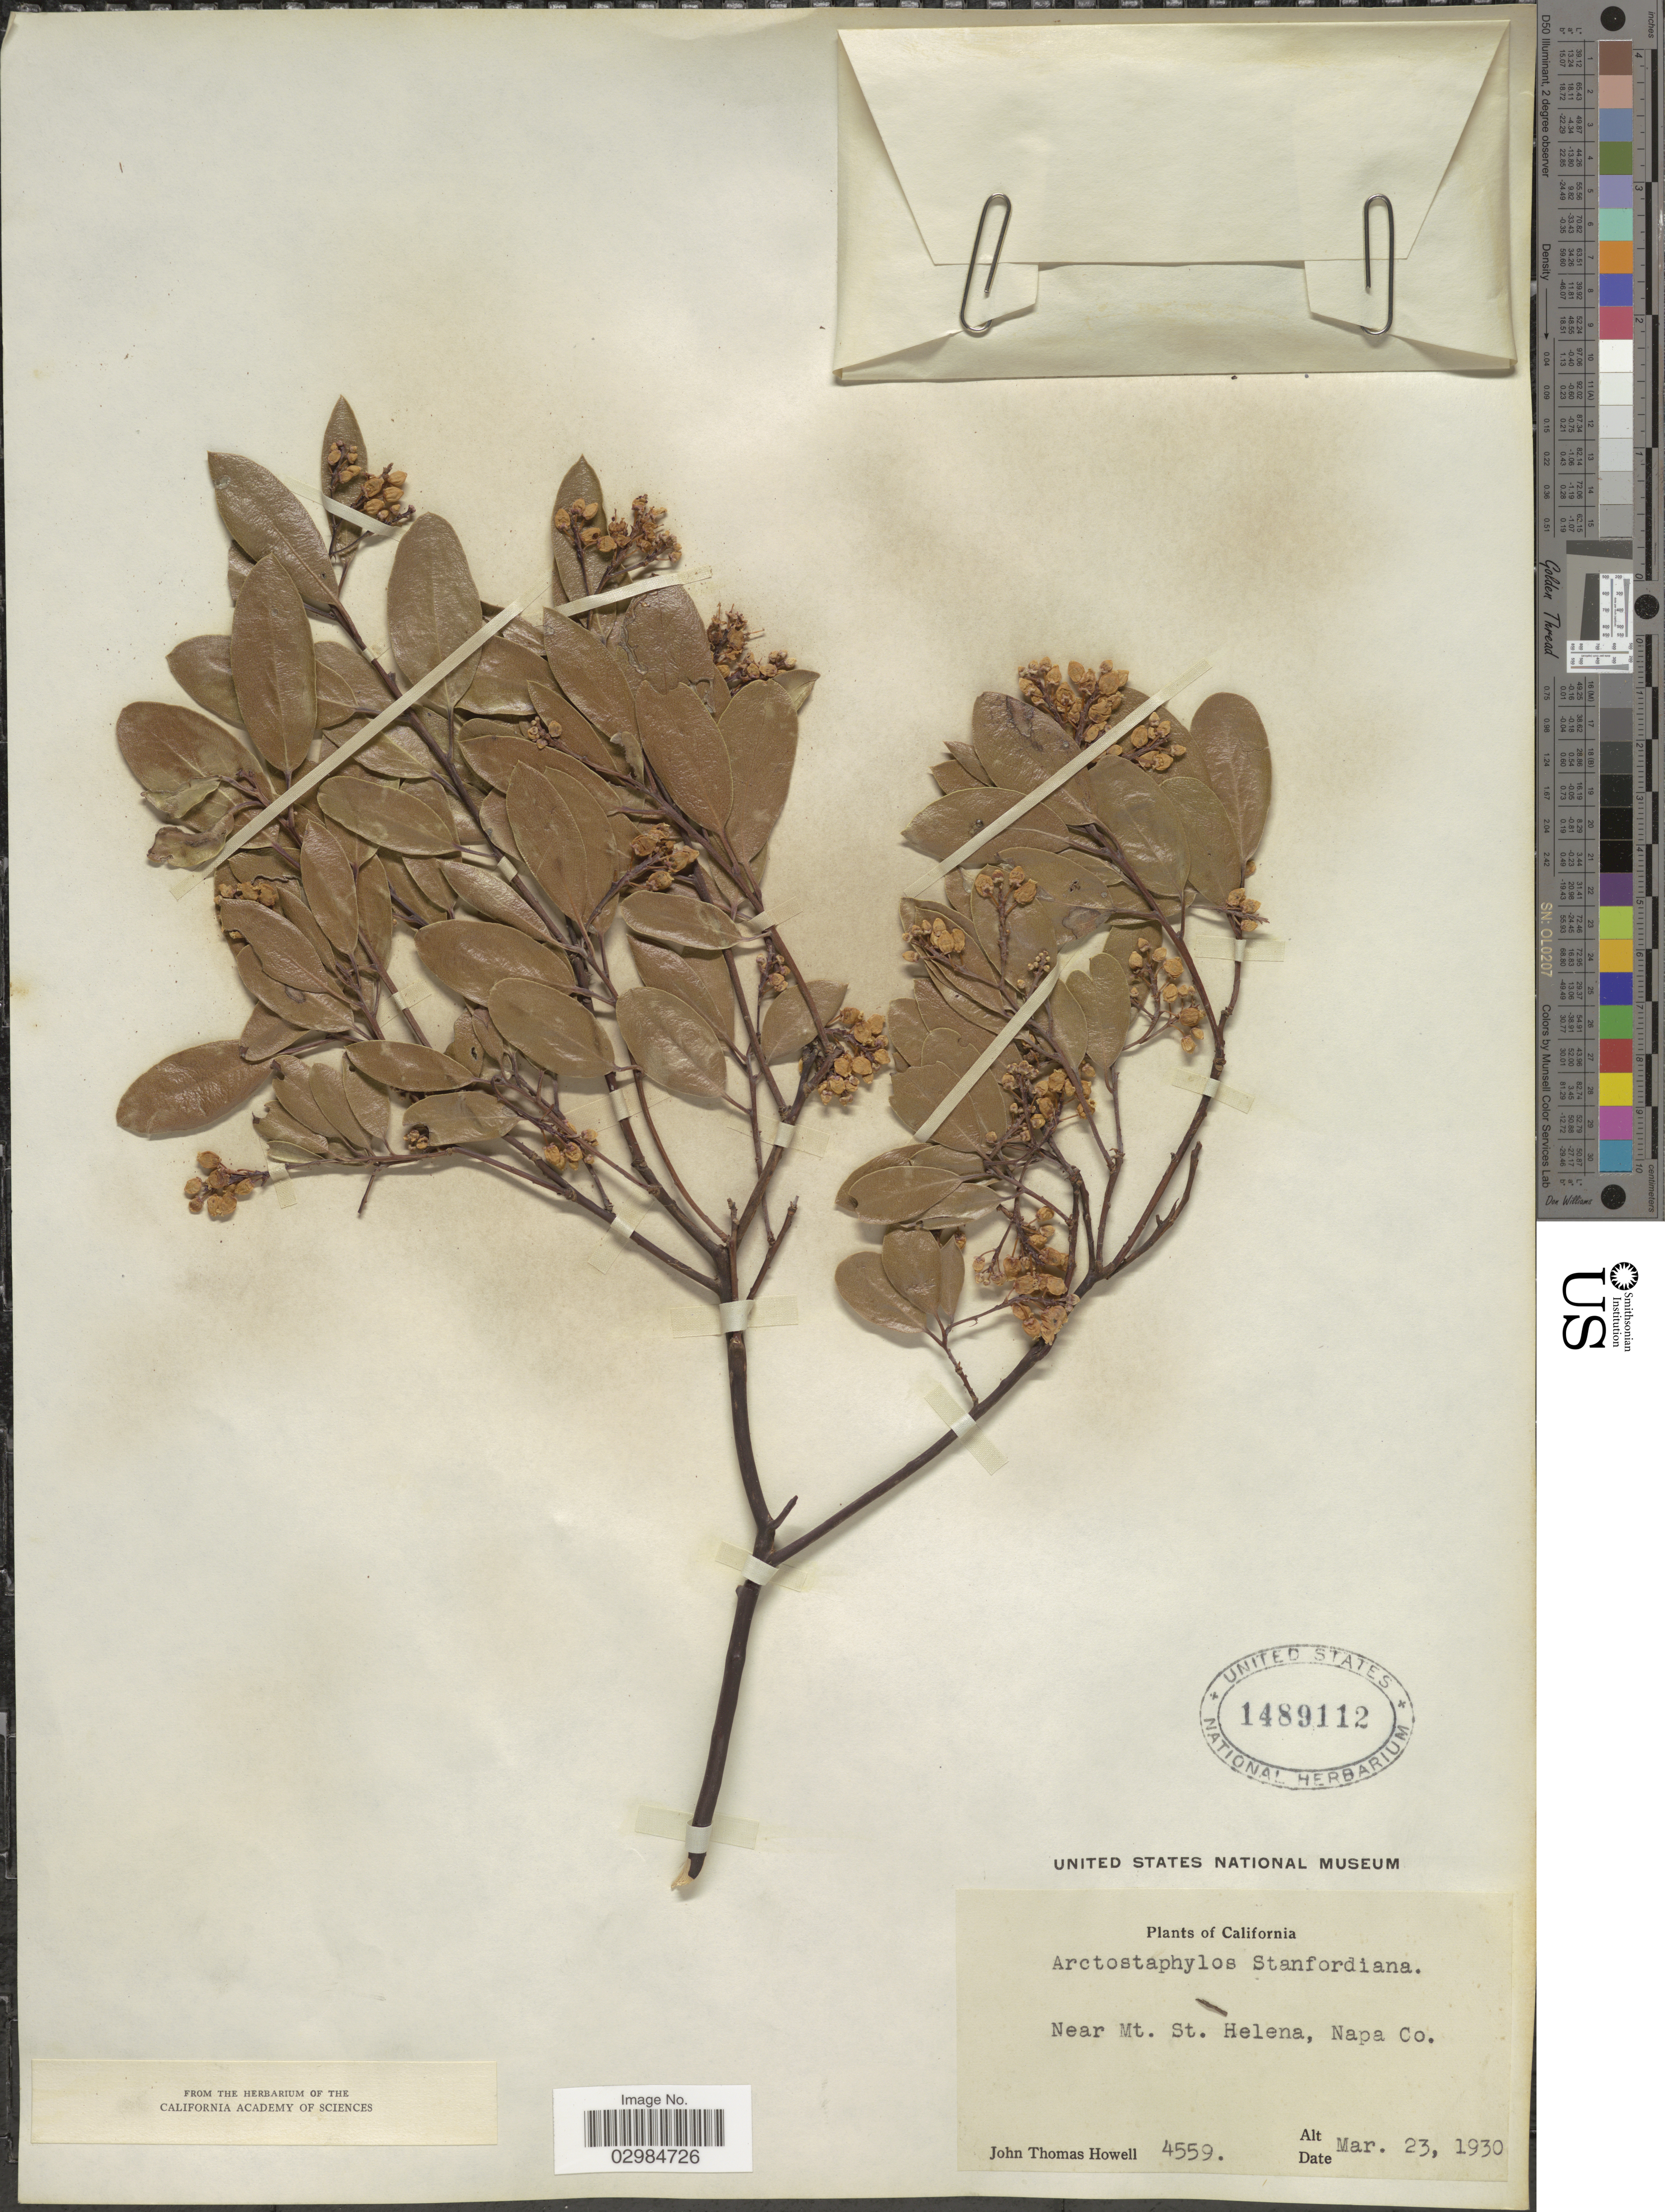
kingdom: Plantae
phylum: Tracheophyta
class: Magnoliopsida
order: Ericales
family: Ericaceae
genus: Arctostaphylos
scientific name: Arctostaphylos stanfordiana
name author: Parry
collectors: J. T. Howell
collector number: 4559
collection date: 1930-03-23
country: United States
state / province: California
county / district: Napa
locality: Near Mt. St. Helena, Napa Co.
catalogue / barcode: US 1489112